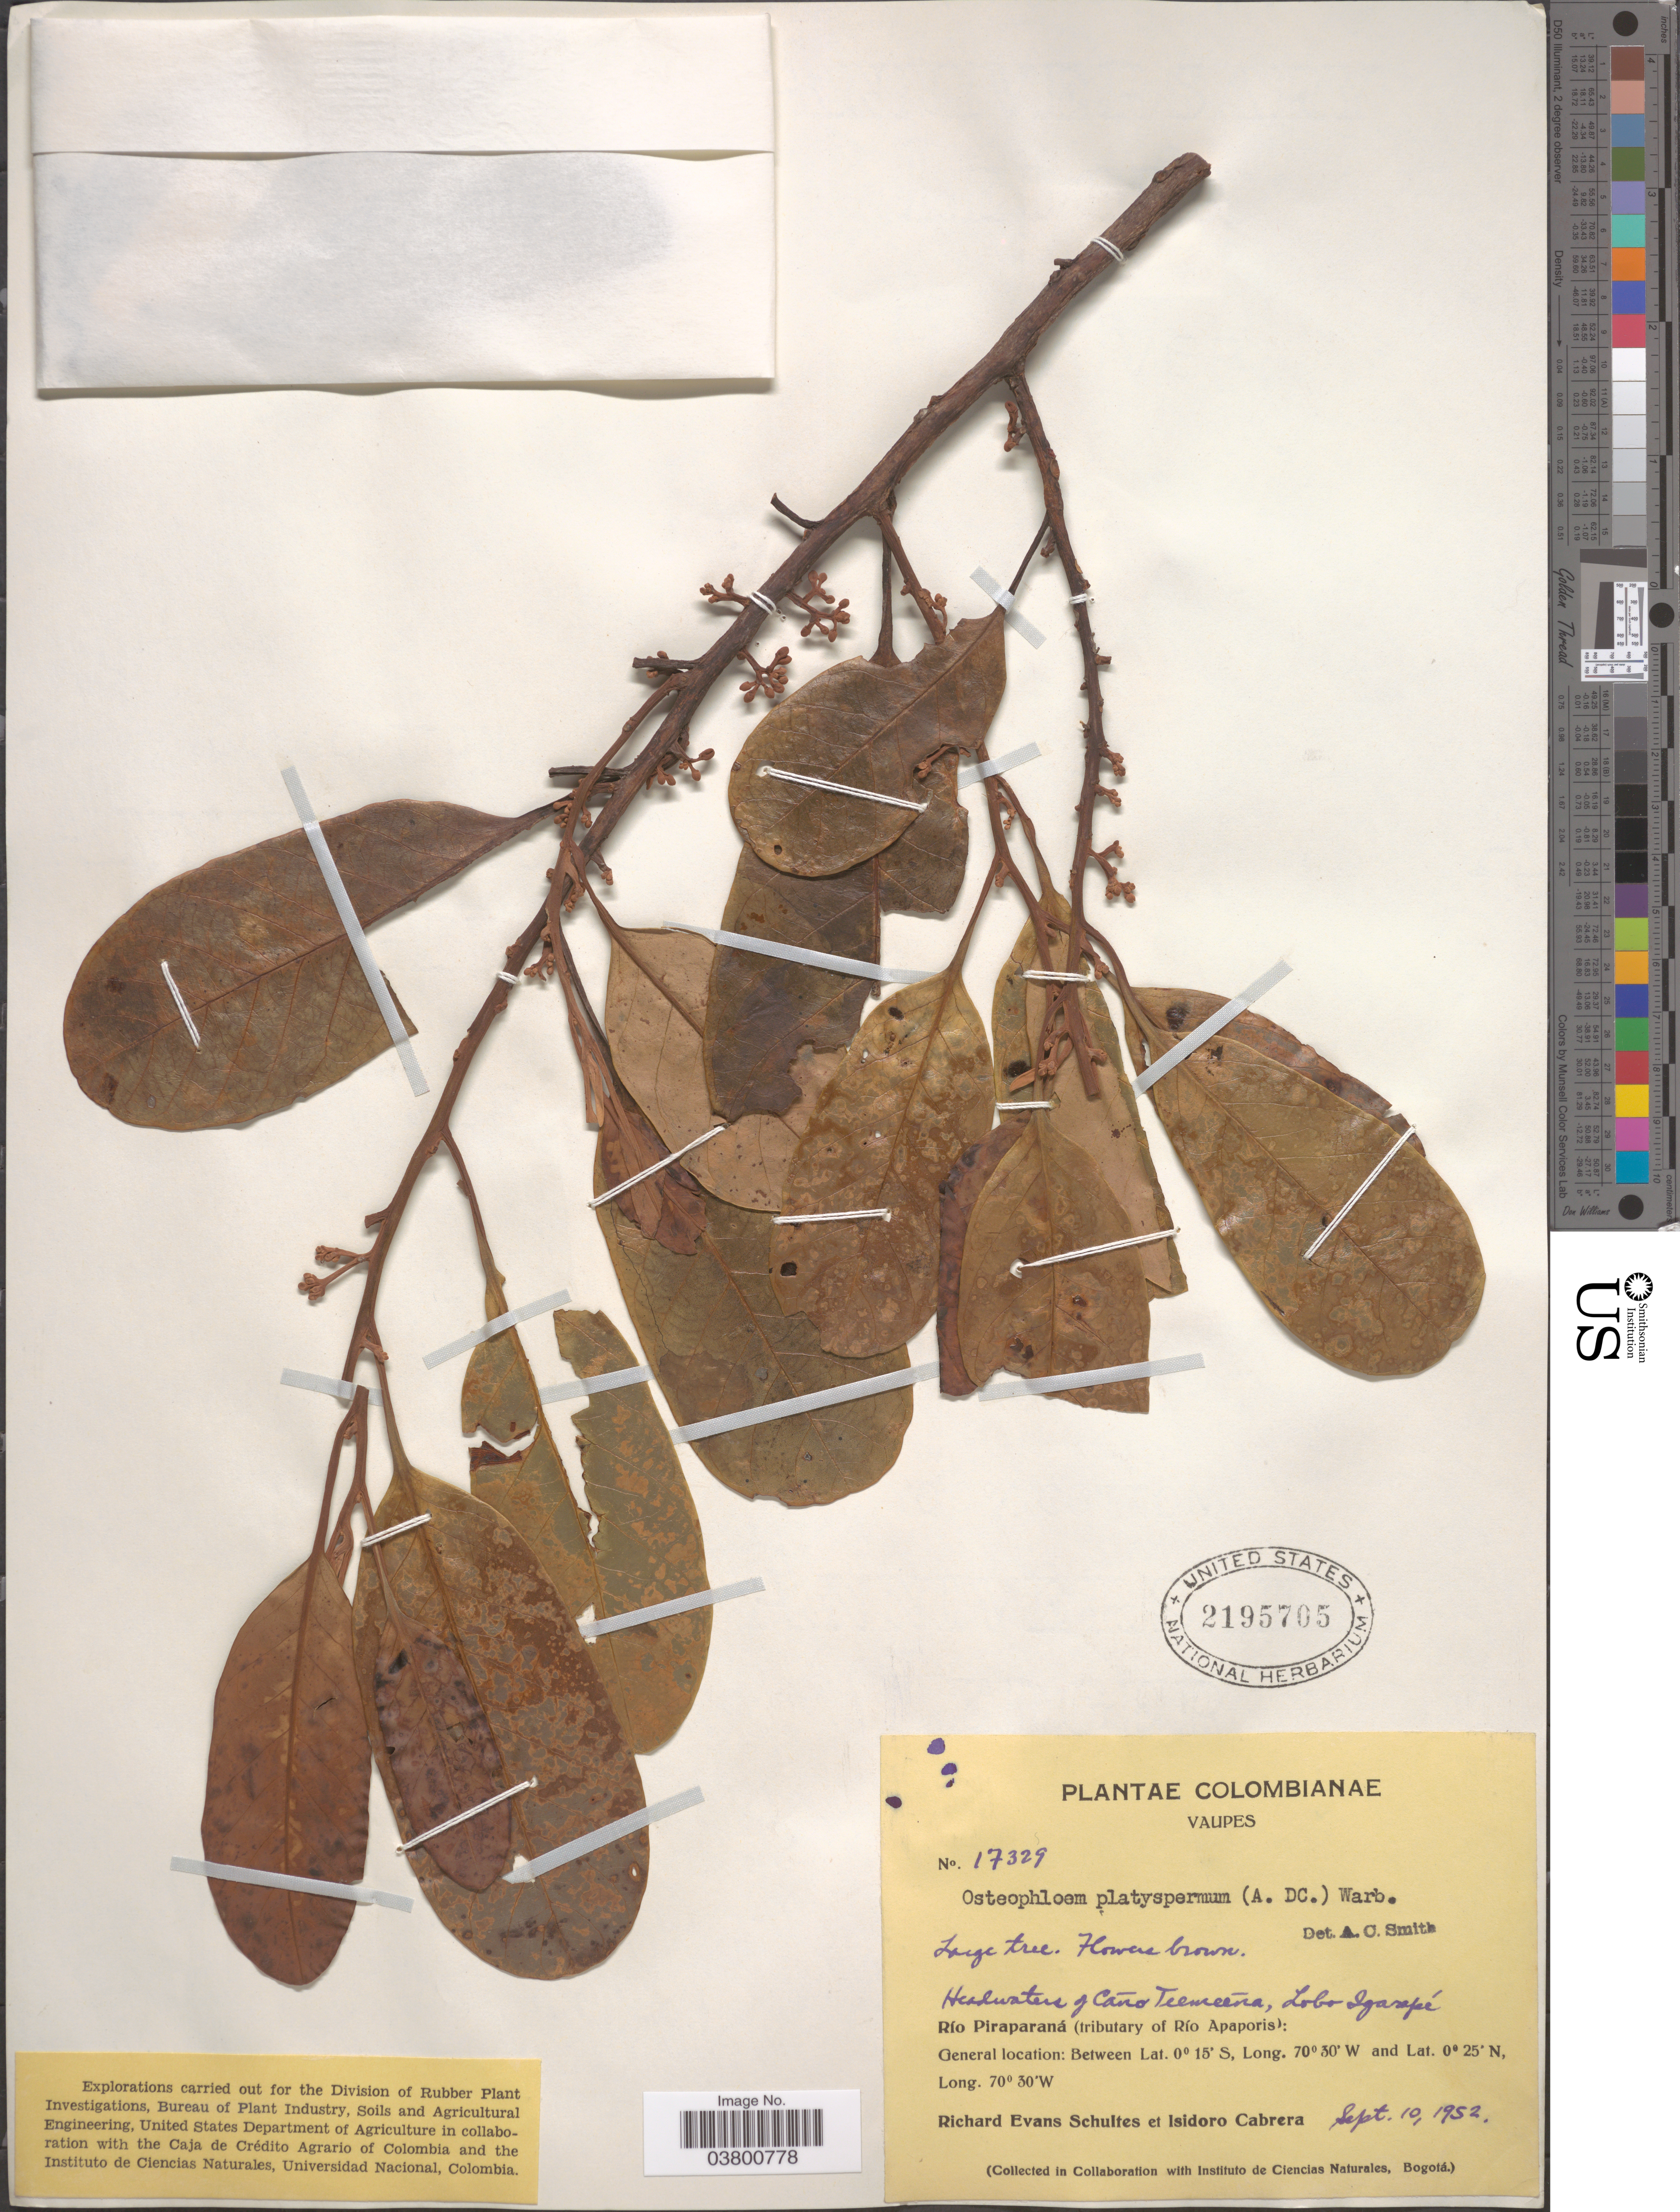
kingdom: Plantae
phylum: Tracheophyta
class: Magnoliopsida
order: Magnoliales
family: Myristicaceae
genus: Osteophloeum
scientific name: Osteophloeum platyspermum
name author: (A. DC.) Warb.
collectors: R. E. Schultes & I. Cabrera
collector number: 17329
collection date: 1952-09-10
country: Colombia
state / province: Vaupés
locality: Headwaters of Caño Teemeéna, Lobo Igarapé. Río Piraparaná (tributary of Río Apaporis).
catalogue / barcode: US 2195705